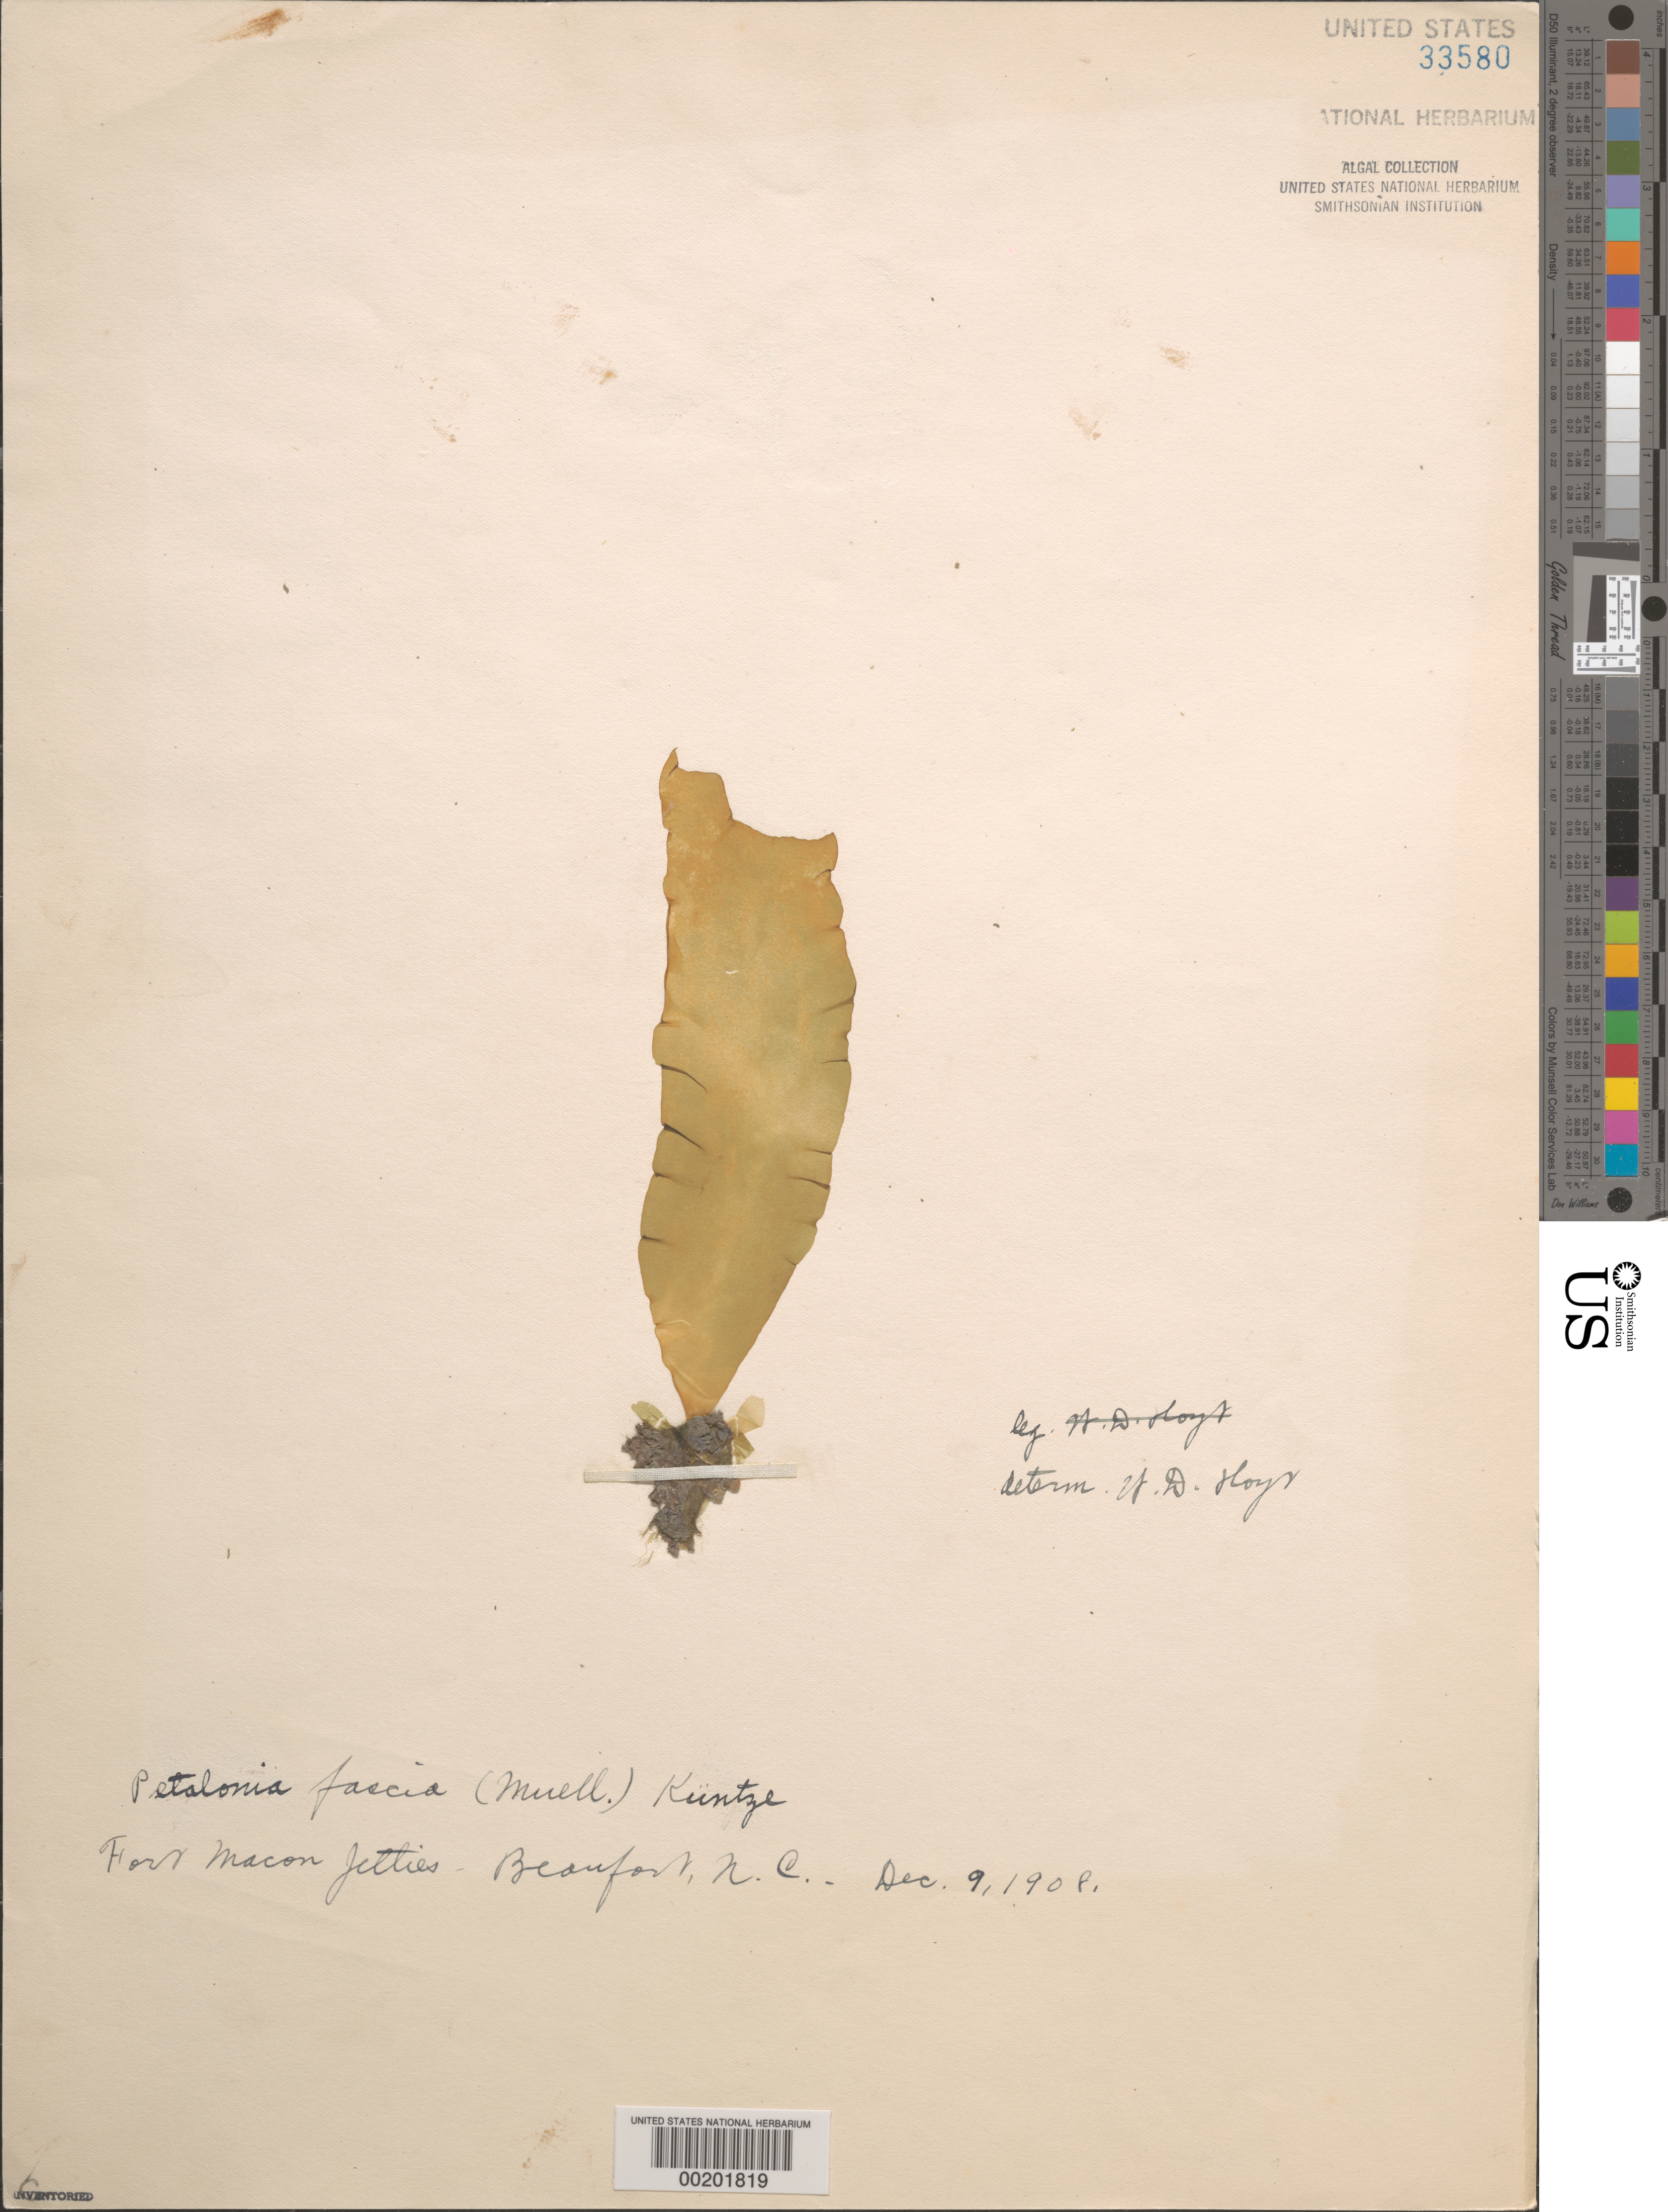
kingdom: Chromista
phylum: Ochrophyta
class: Phaeophyceae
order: Scytosiphonales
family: Scytosiphonaceae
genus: Petalonia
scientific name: Petalonia fascia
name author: (O.F. Müller) Kuntze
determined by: Hoyt, W. D.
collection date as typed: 09 Dec 1908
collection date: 1908-12-09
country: United States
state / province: North Carolina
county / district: Carteret County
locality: Beaufort, Fort Macon jetty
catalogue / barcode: US 33580